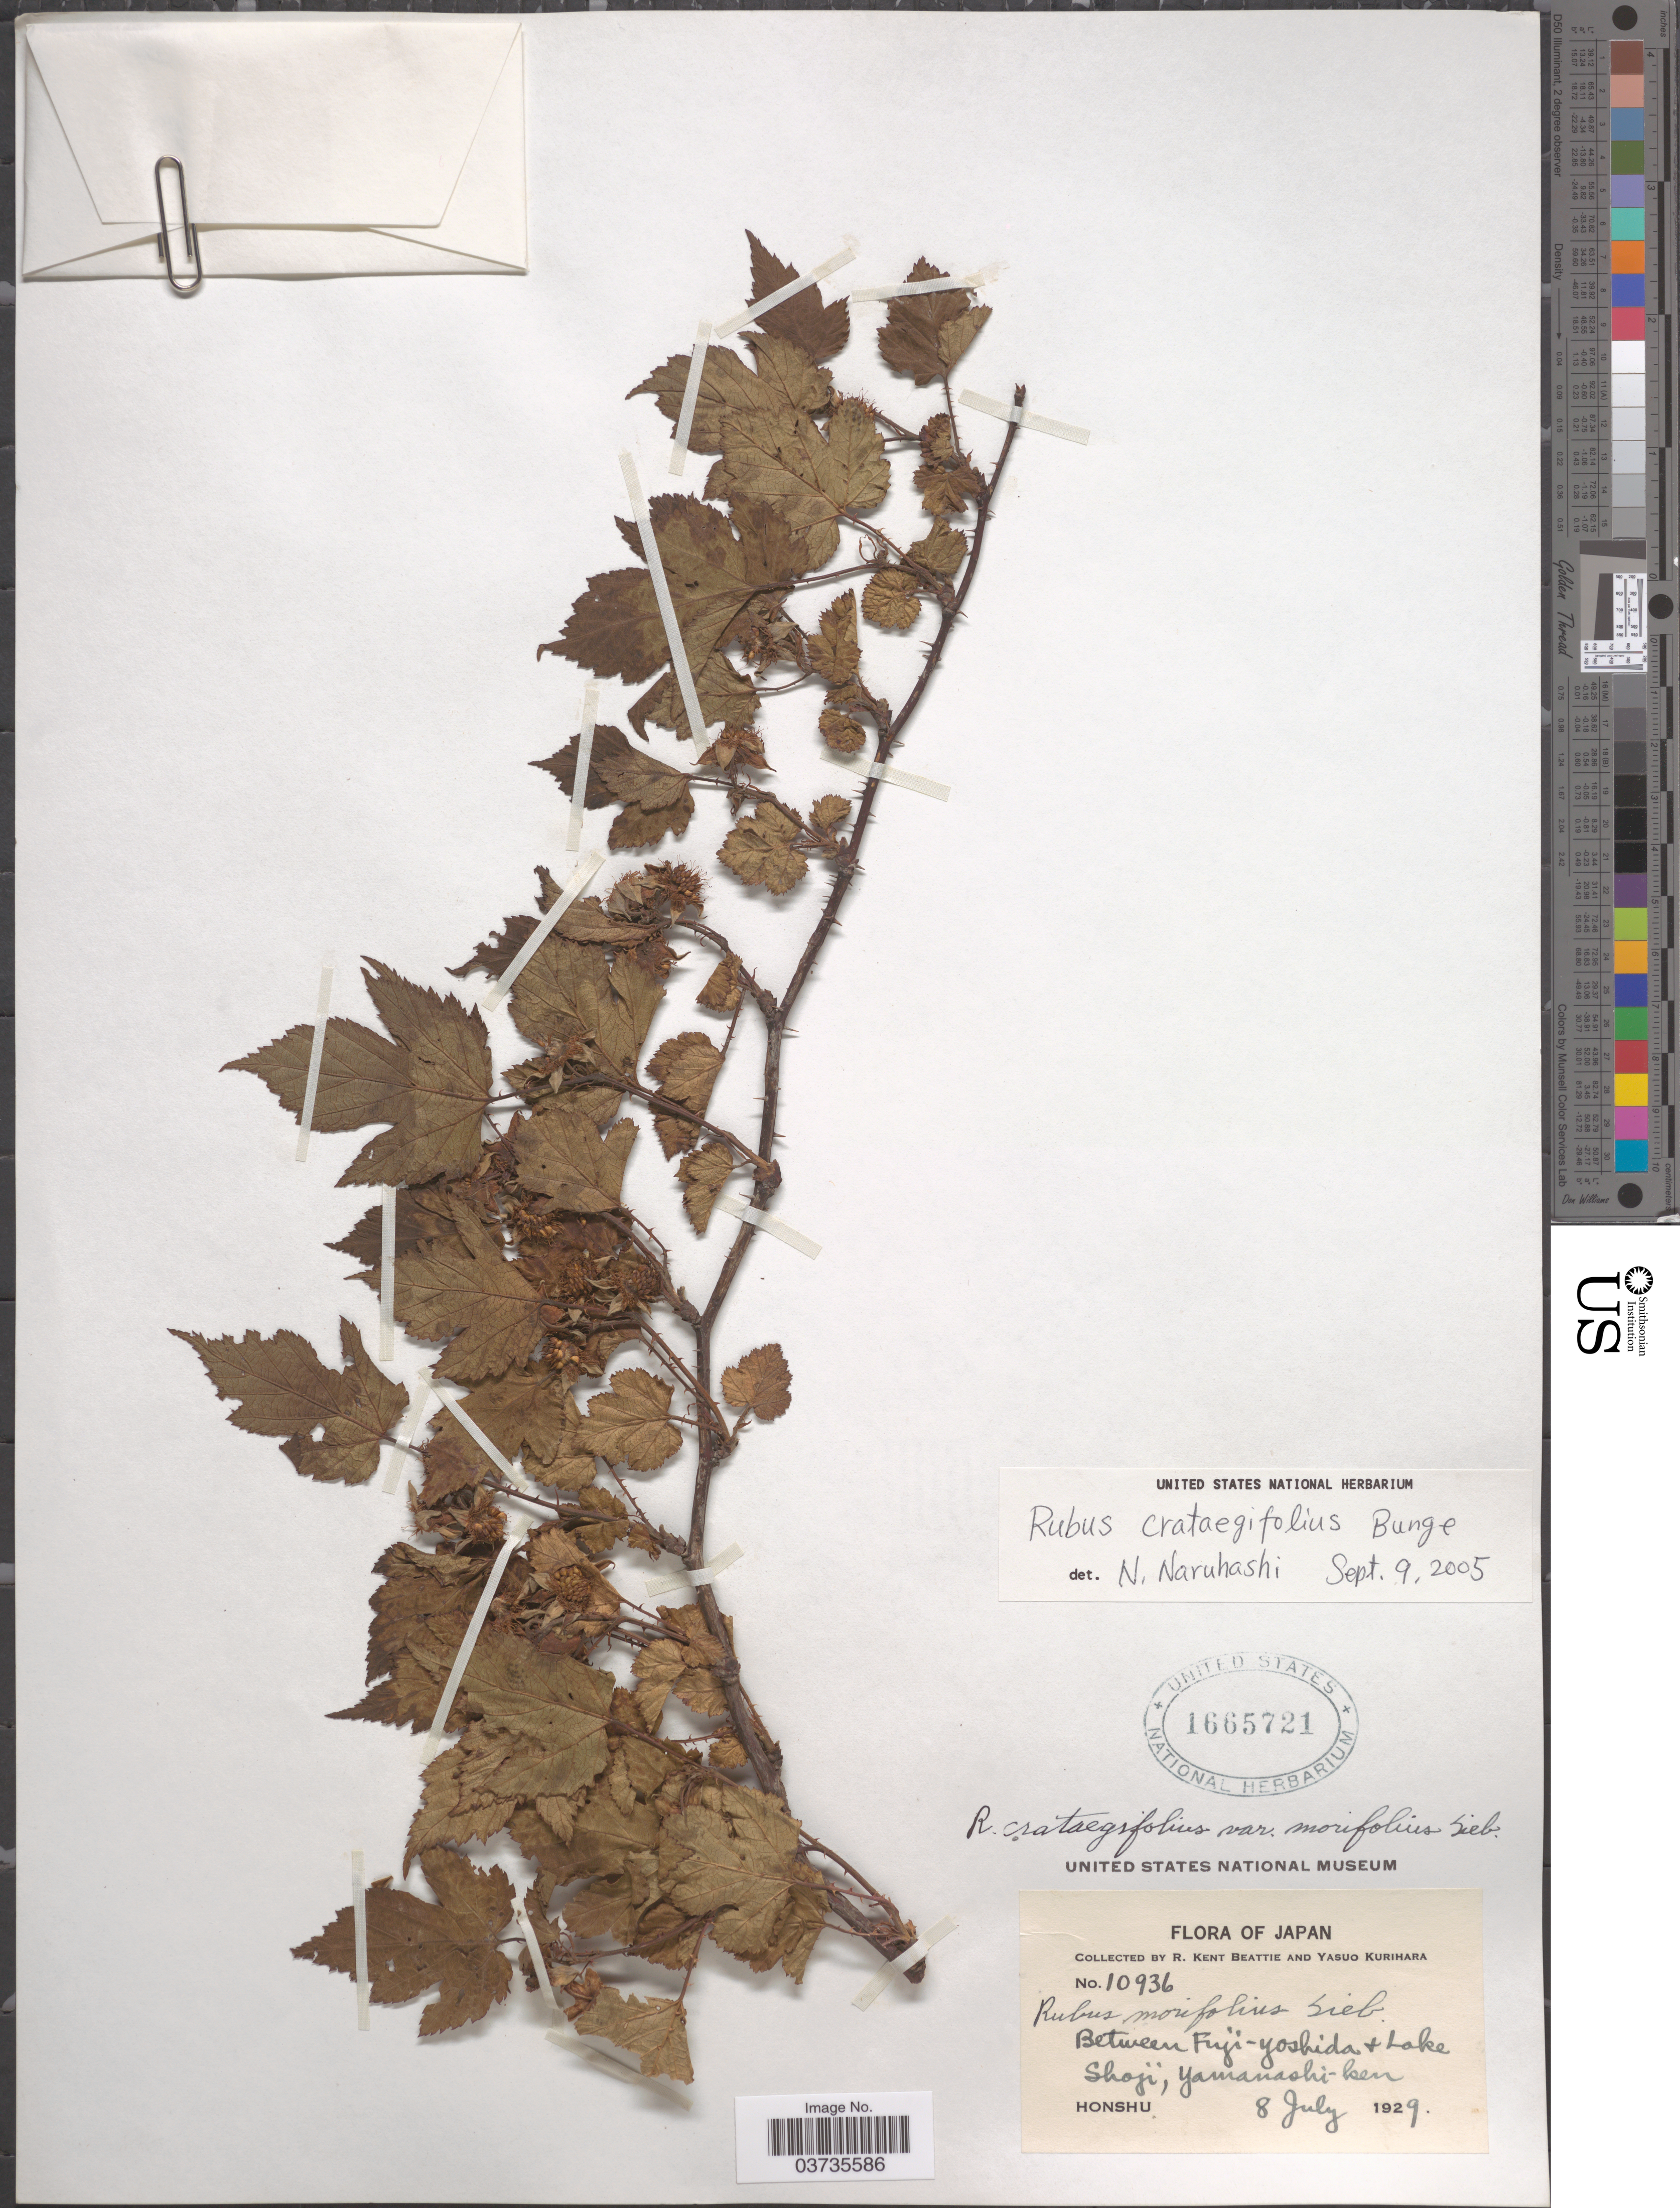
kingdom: Plantae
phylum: Tracheophyta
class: Magnoliopsida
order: Rosales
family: Rosaceae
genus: Rubus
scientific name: Rubus crataegifolius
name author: Bunge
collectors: R. K. Beattie & Y. Kurihara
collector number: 10936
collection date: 1929-07-08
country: Japan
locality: Between Fuji-Yoshida & Lake Shoji, Yamanashi-ken.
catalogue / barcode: US 1665721